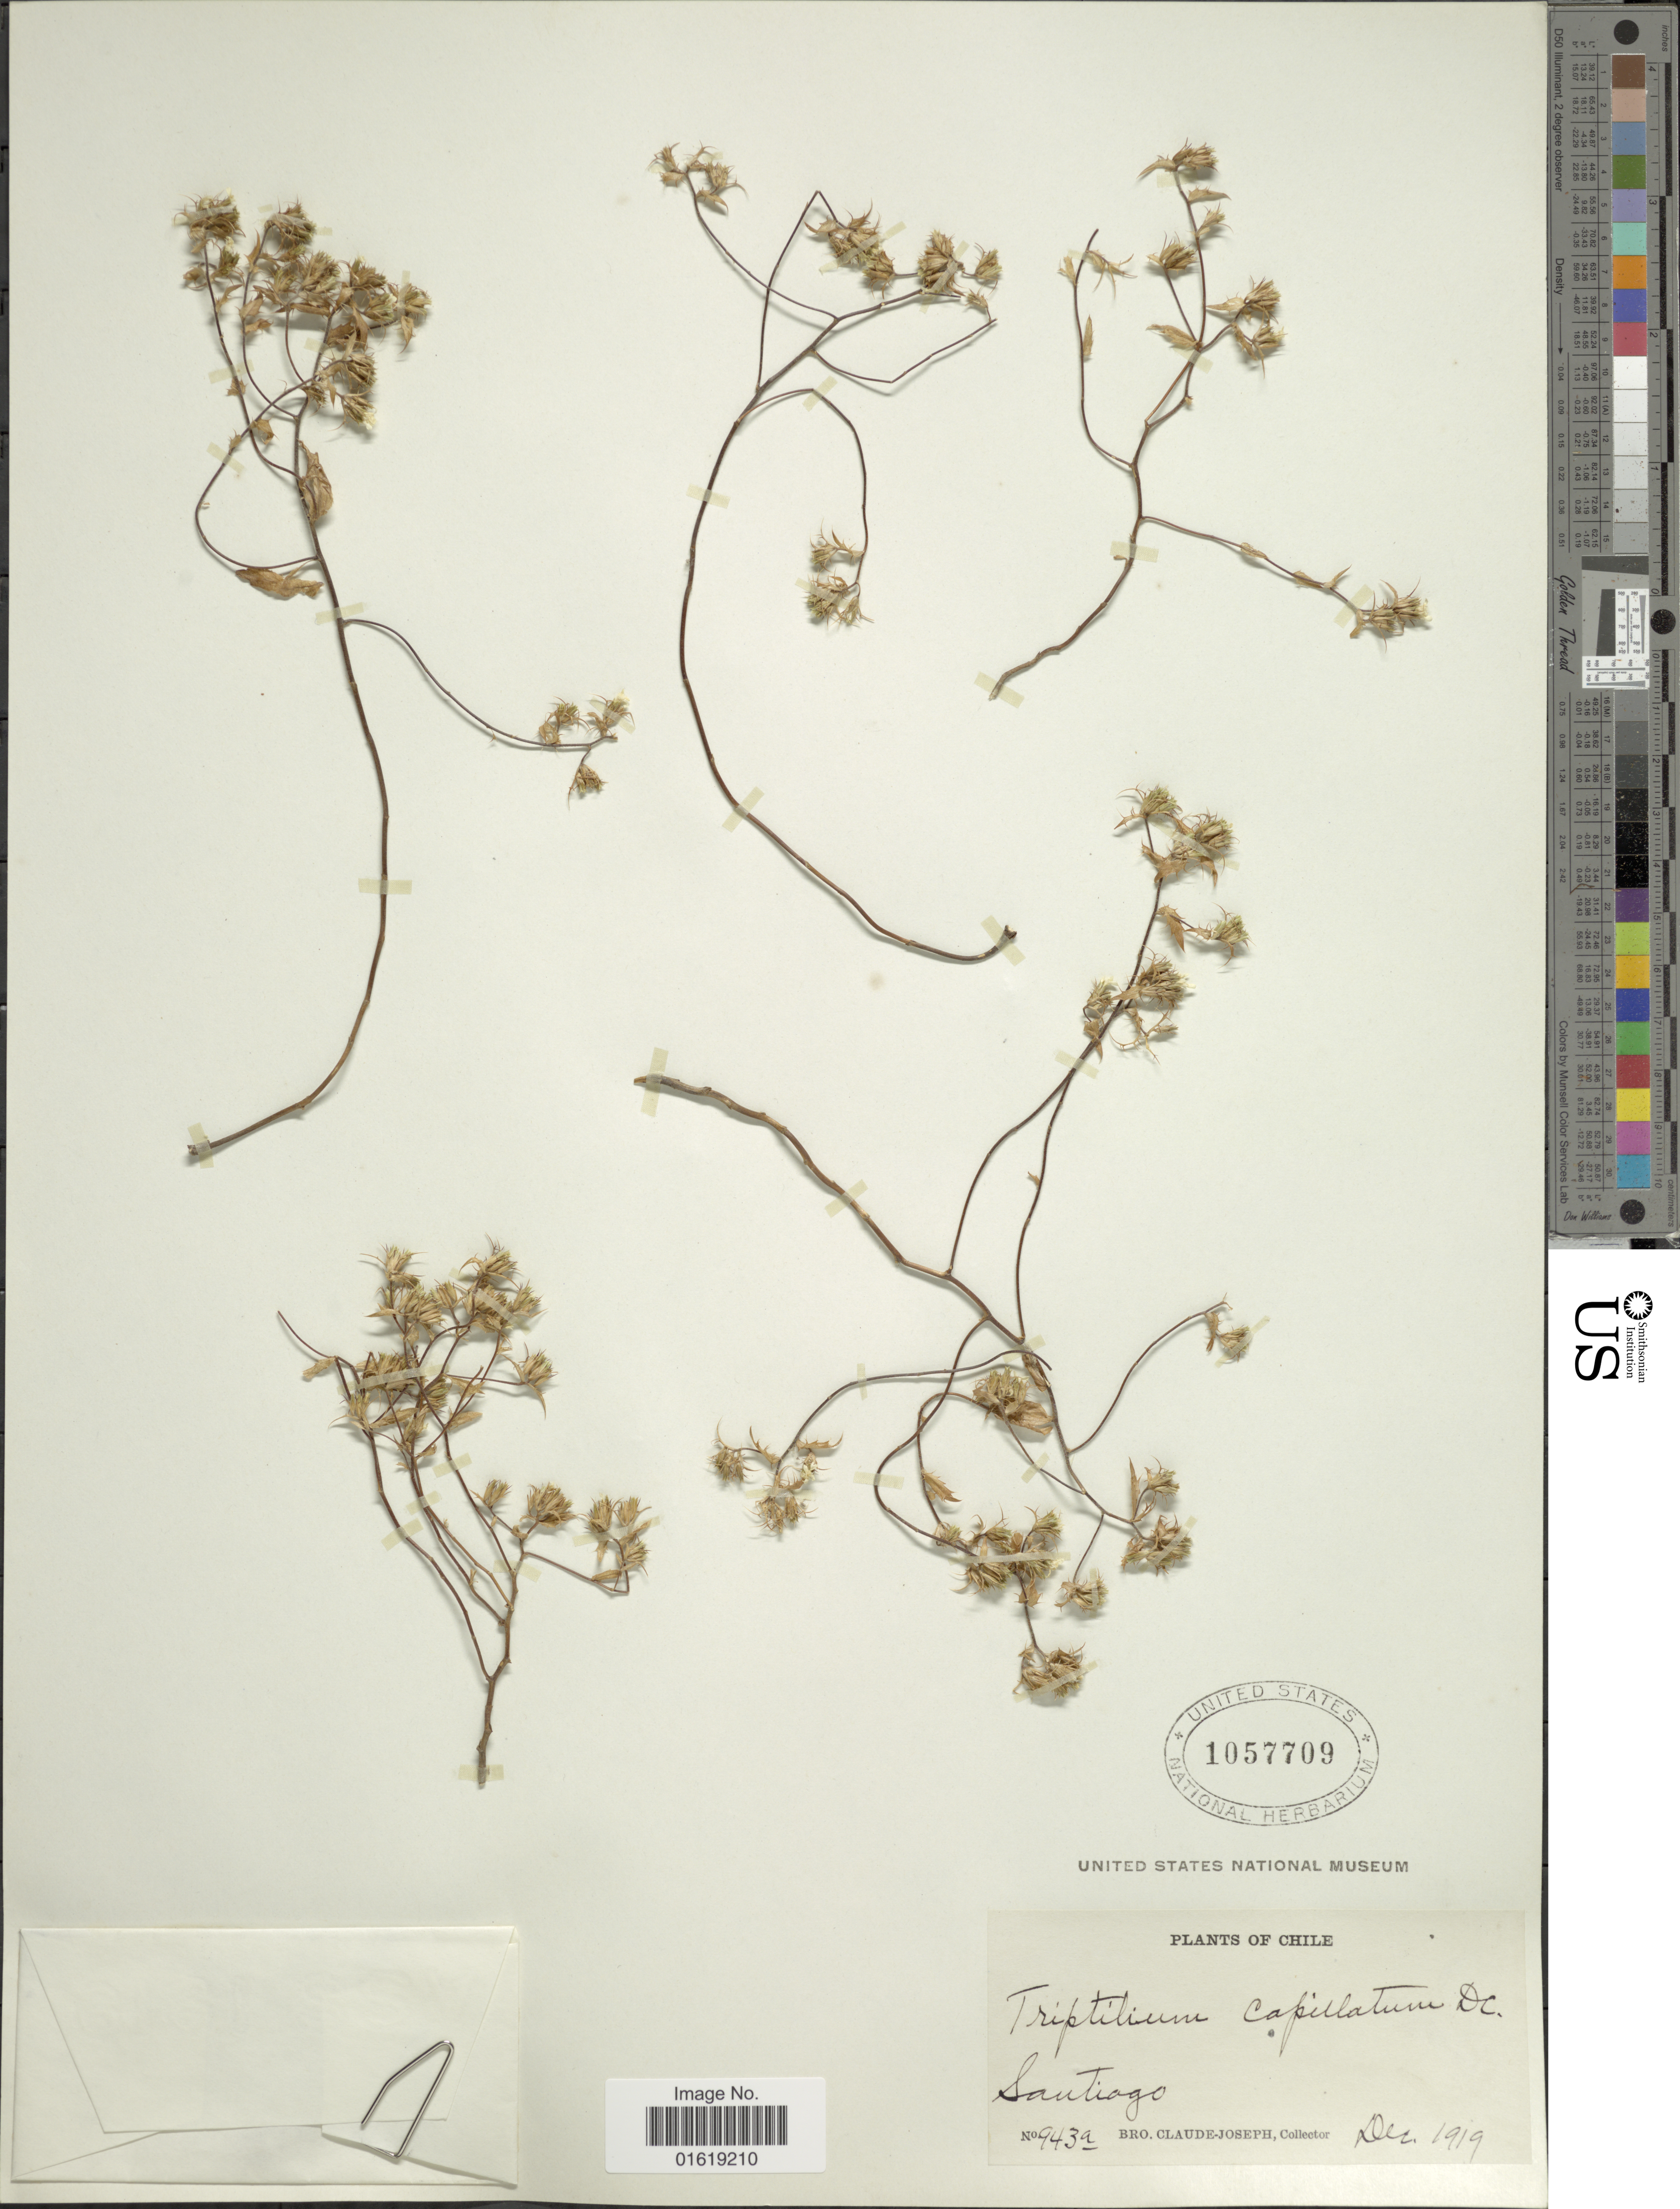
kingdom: Plantae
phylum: Tracheophyta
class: Magnoliopsida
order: Asterales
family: Asteraceae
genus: Triptilion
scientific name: Triptilion capillatum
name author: (D. Don) Hook. & Arn.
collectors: Bro. Claude-Joseph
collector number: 943a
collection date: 1919-12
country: Chile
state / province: Región Metropolitana (RM)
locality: Santiago.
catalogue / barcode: US 1057709